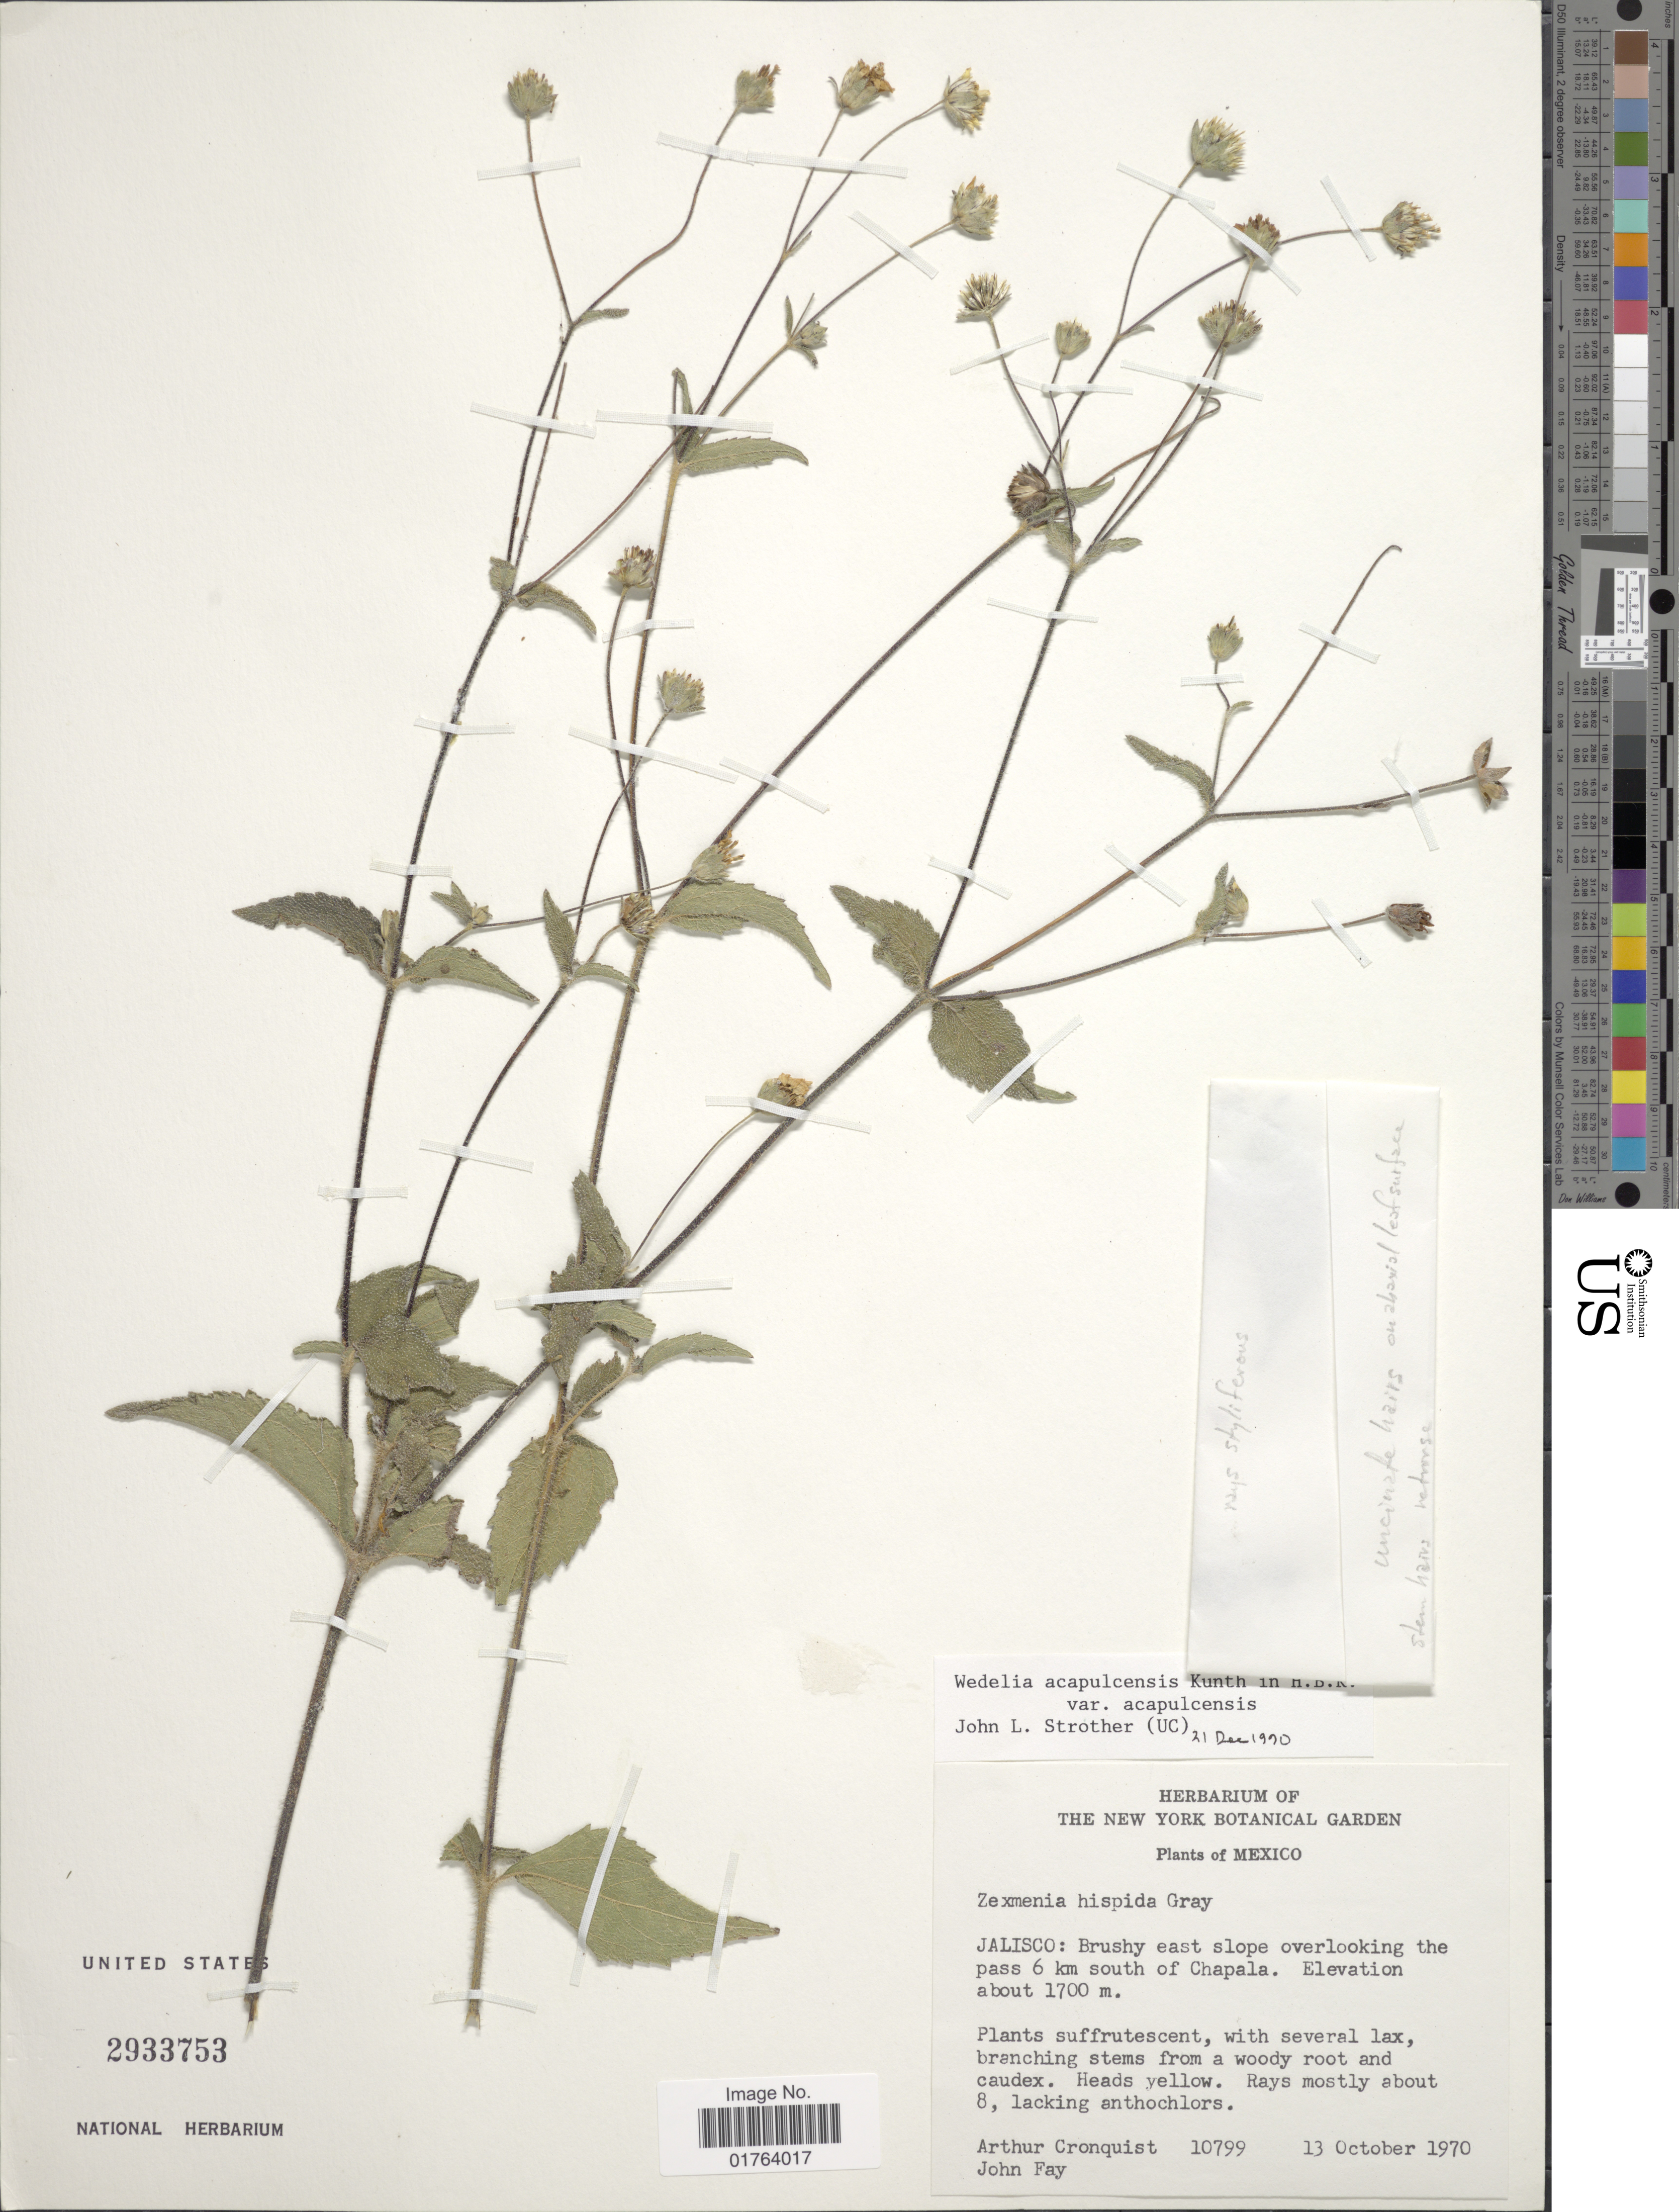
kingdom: Plantae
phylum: Tracheophyta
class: Magnoliopsida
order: Asterales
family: Asteraceae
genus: Wedelia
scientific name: Wedelia acapulcensis var. acapulcensis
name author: Kunth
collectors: A. J. Cronquist & J. M. Fay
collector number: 10799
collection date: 1970-10-13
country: Mexico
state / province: Jalisco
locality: Brushly east slope overlooking the pass 6 km south of Chapala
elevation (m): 1700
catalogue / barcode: US 2933753